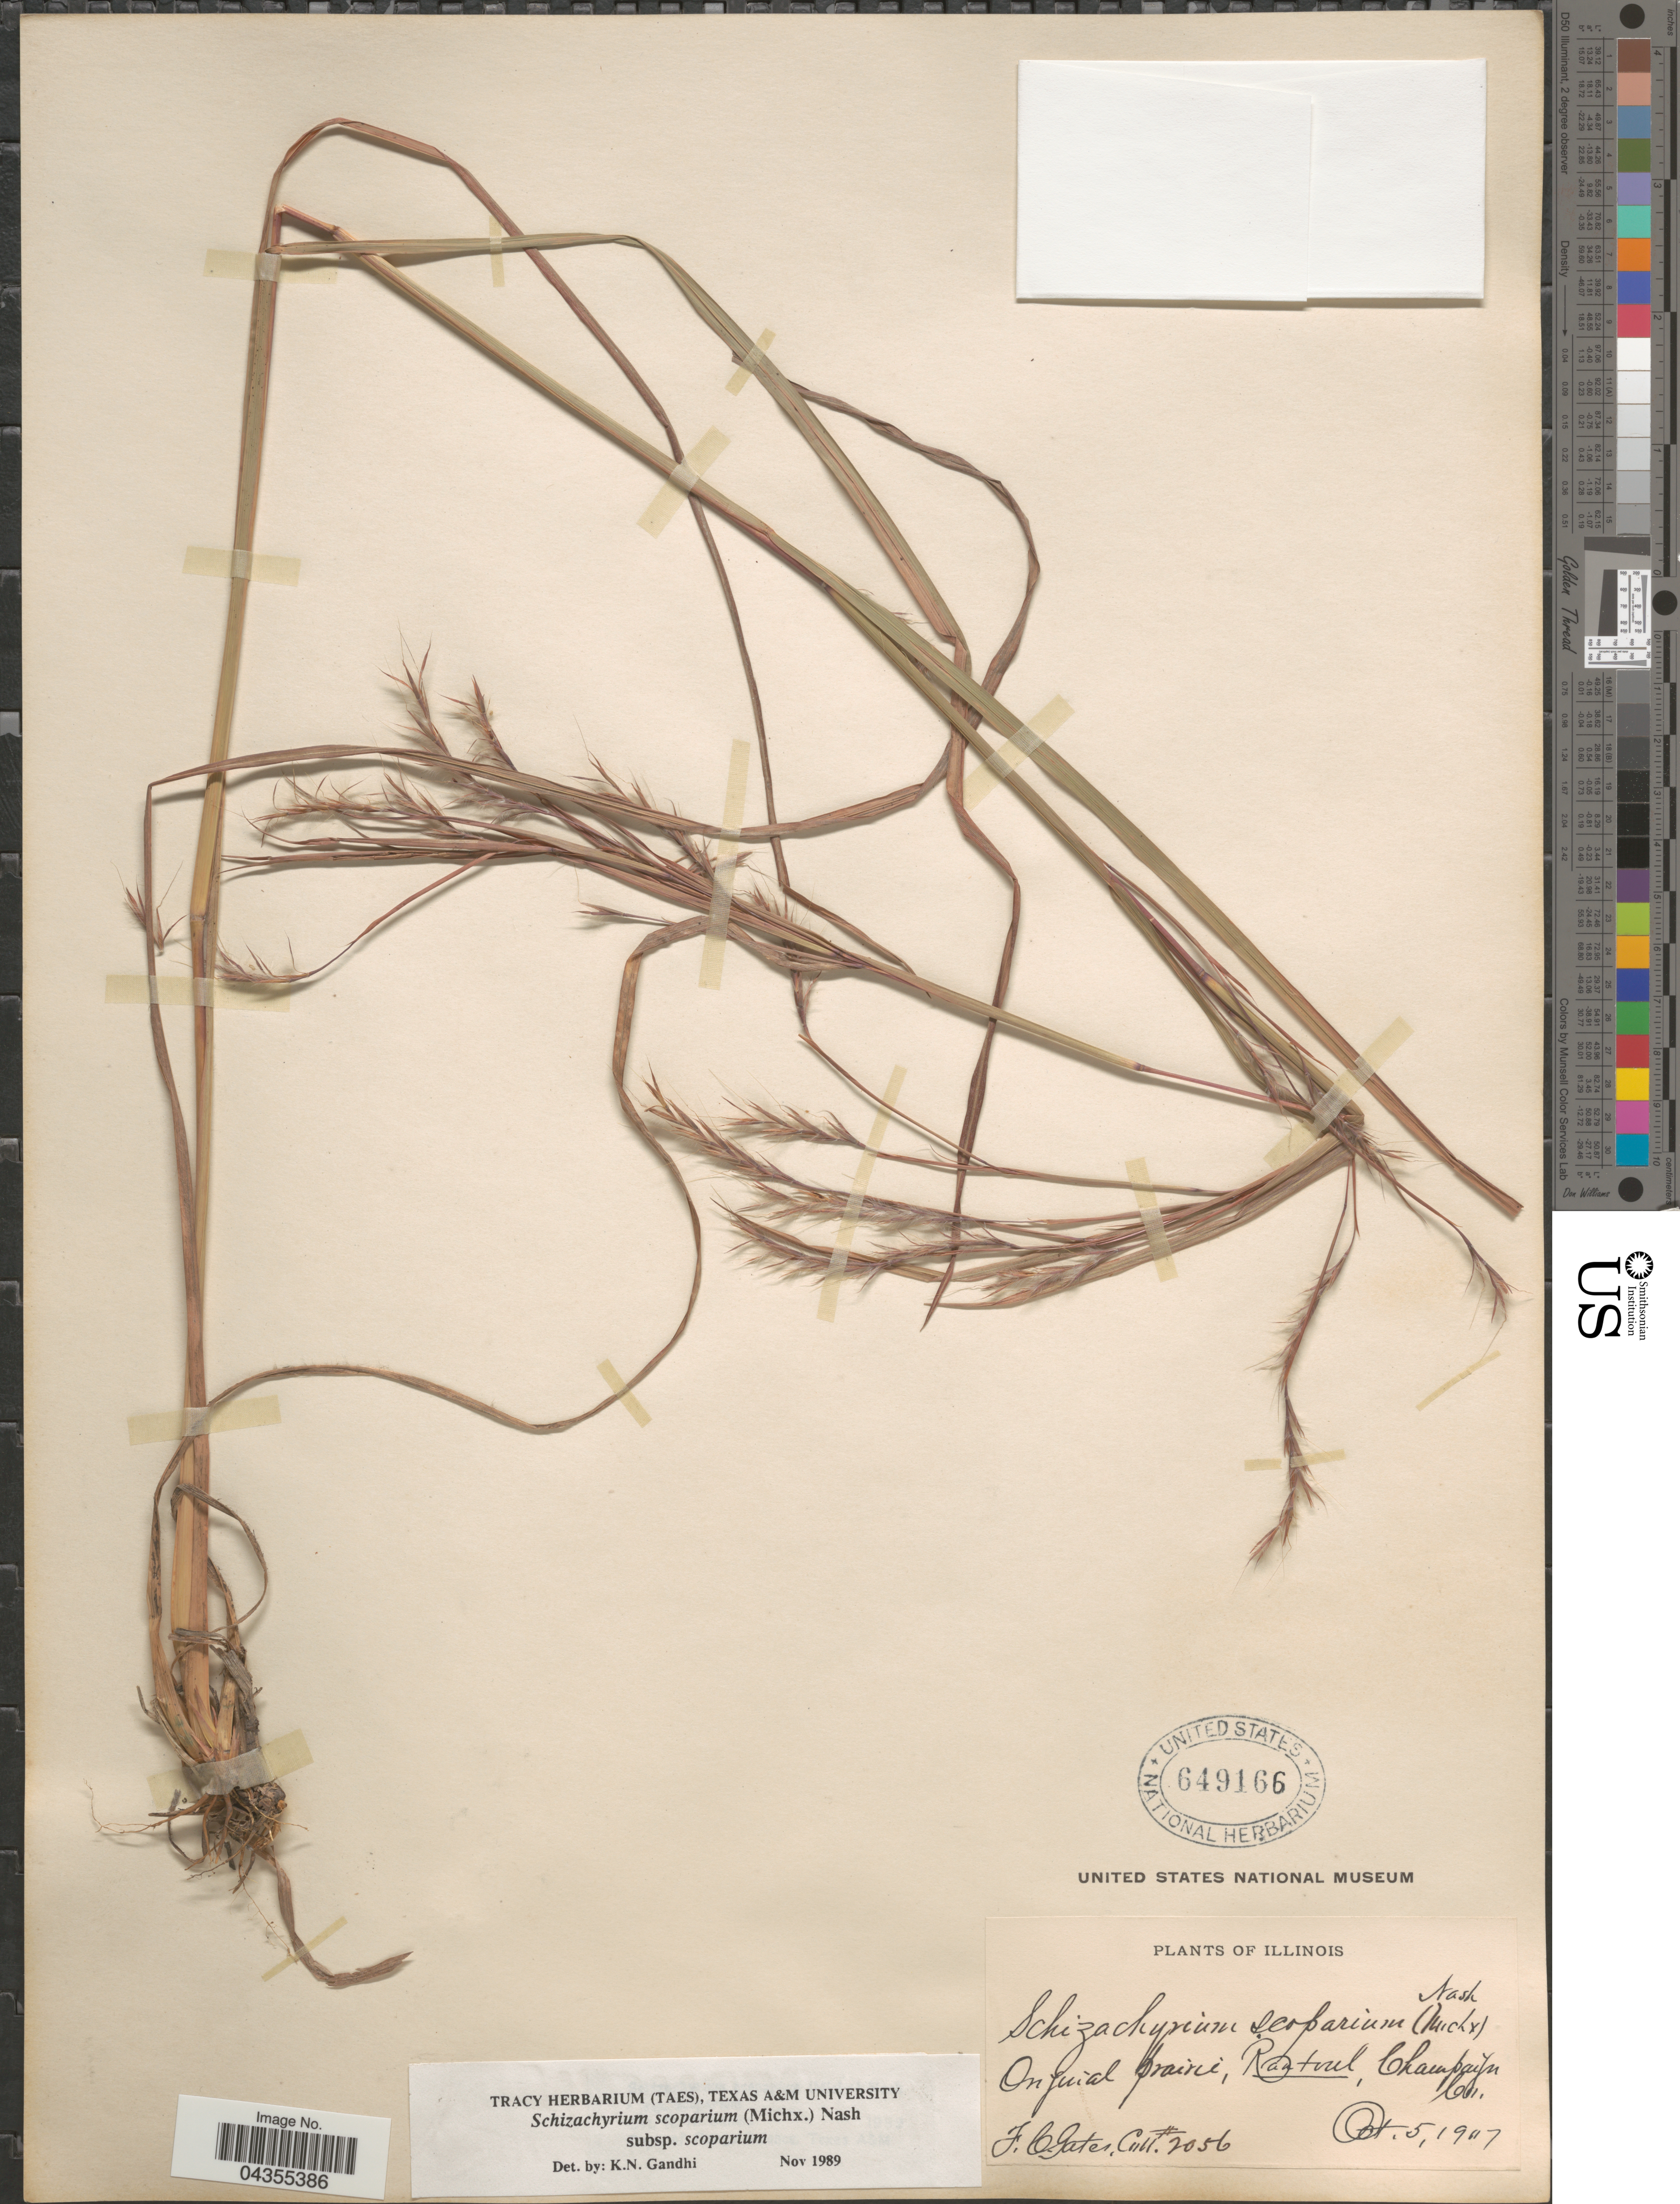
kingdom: Plantae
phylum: Tracheophyta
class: Liliopsida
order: Poales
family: Poaceae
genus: Schizachyrium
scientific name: Schizachyrium scoparium var. scoparium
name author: (Michx.) Nash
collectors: F. C. Gates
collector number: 2056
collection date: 1907-10-05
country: United States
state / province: Illinois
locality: Original prairie, Rantoul, Champaign Co.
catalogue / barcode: US 649166